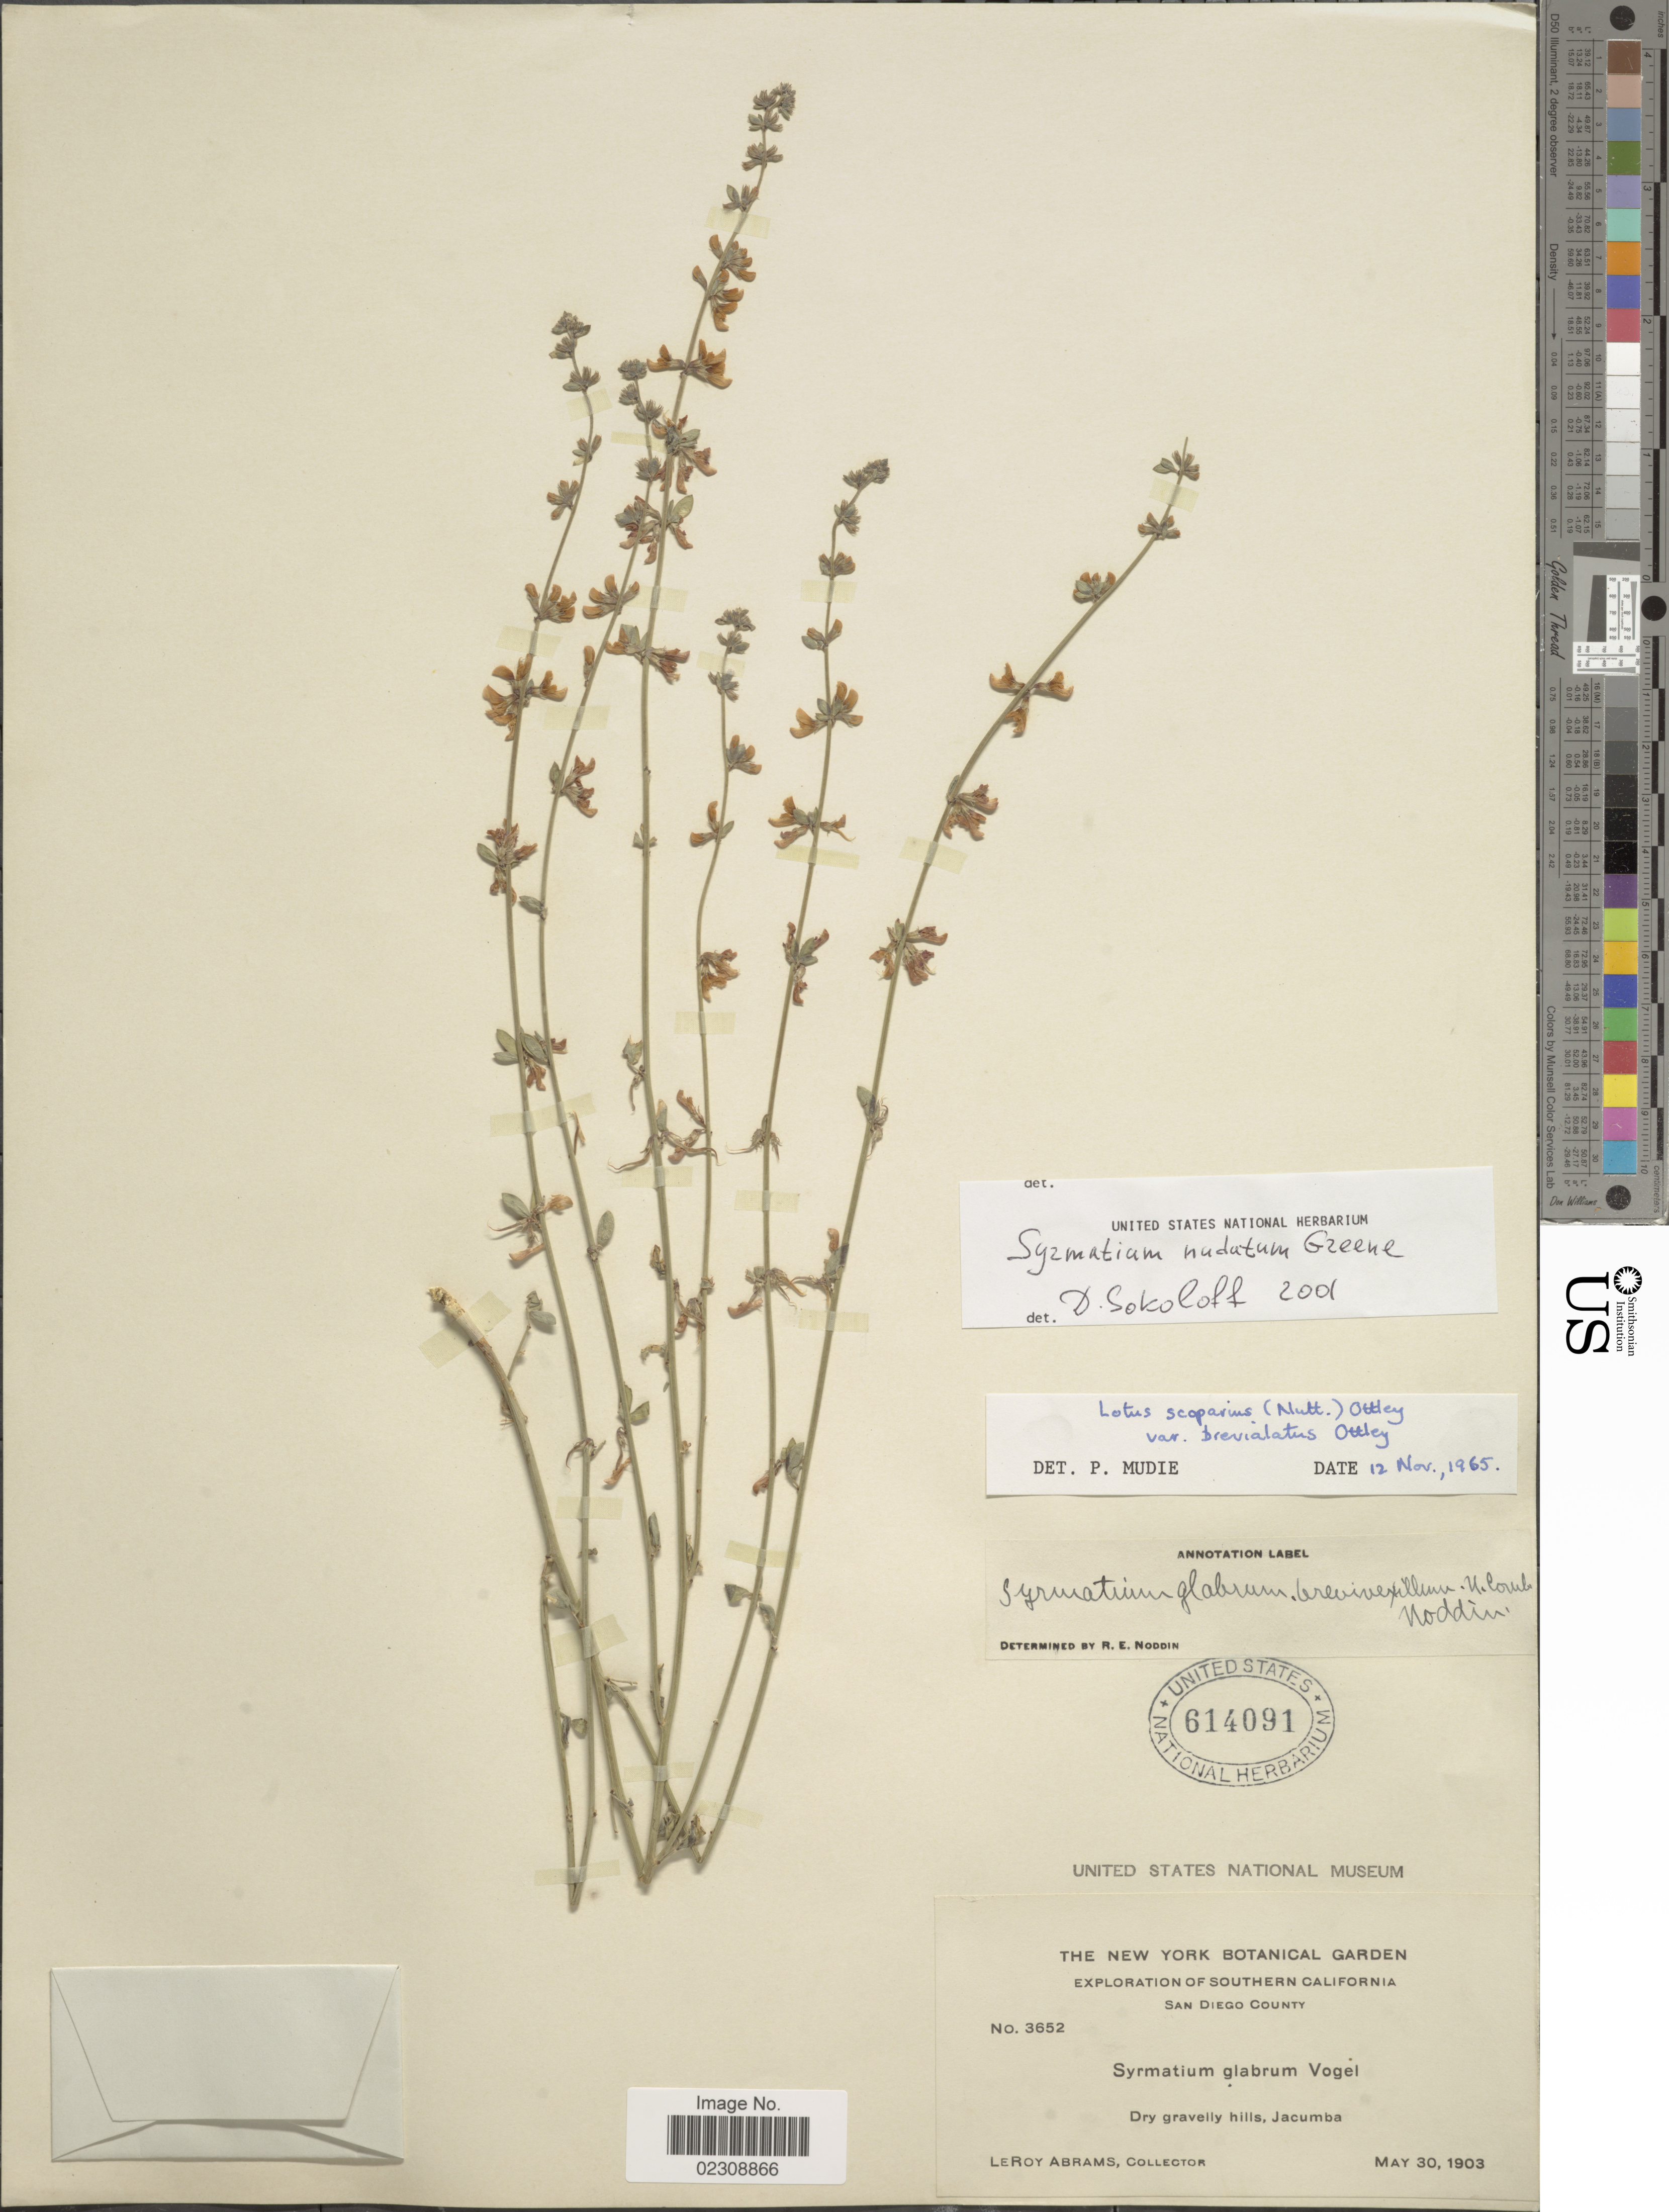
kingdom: Plantae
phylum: Tracheophyta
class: Magnoliopsida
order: Fabales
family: Fabaceae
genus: Syrmatium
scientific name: Syrmatium nudatum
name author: Greene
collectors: L. Abrams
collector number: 3652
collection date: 1903-05-30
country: United States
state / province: California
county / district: San Diego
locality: Southern California. San Diego County. Jacumba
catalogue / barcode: US 614091